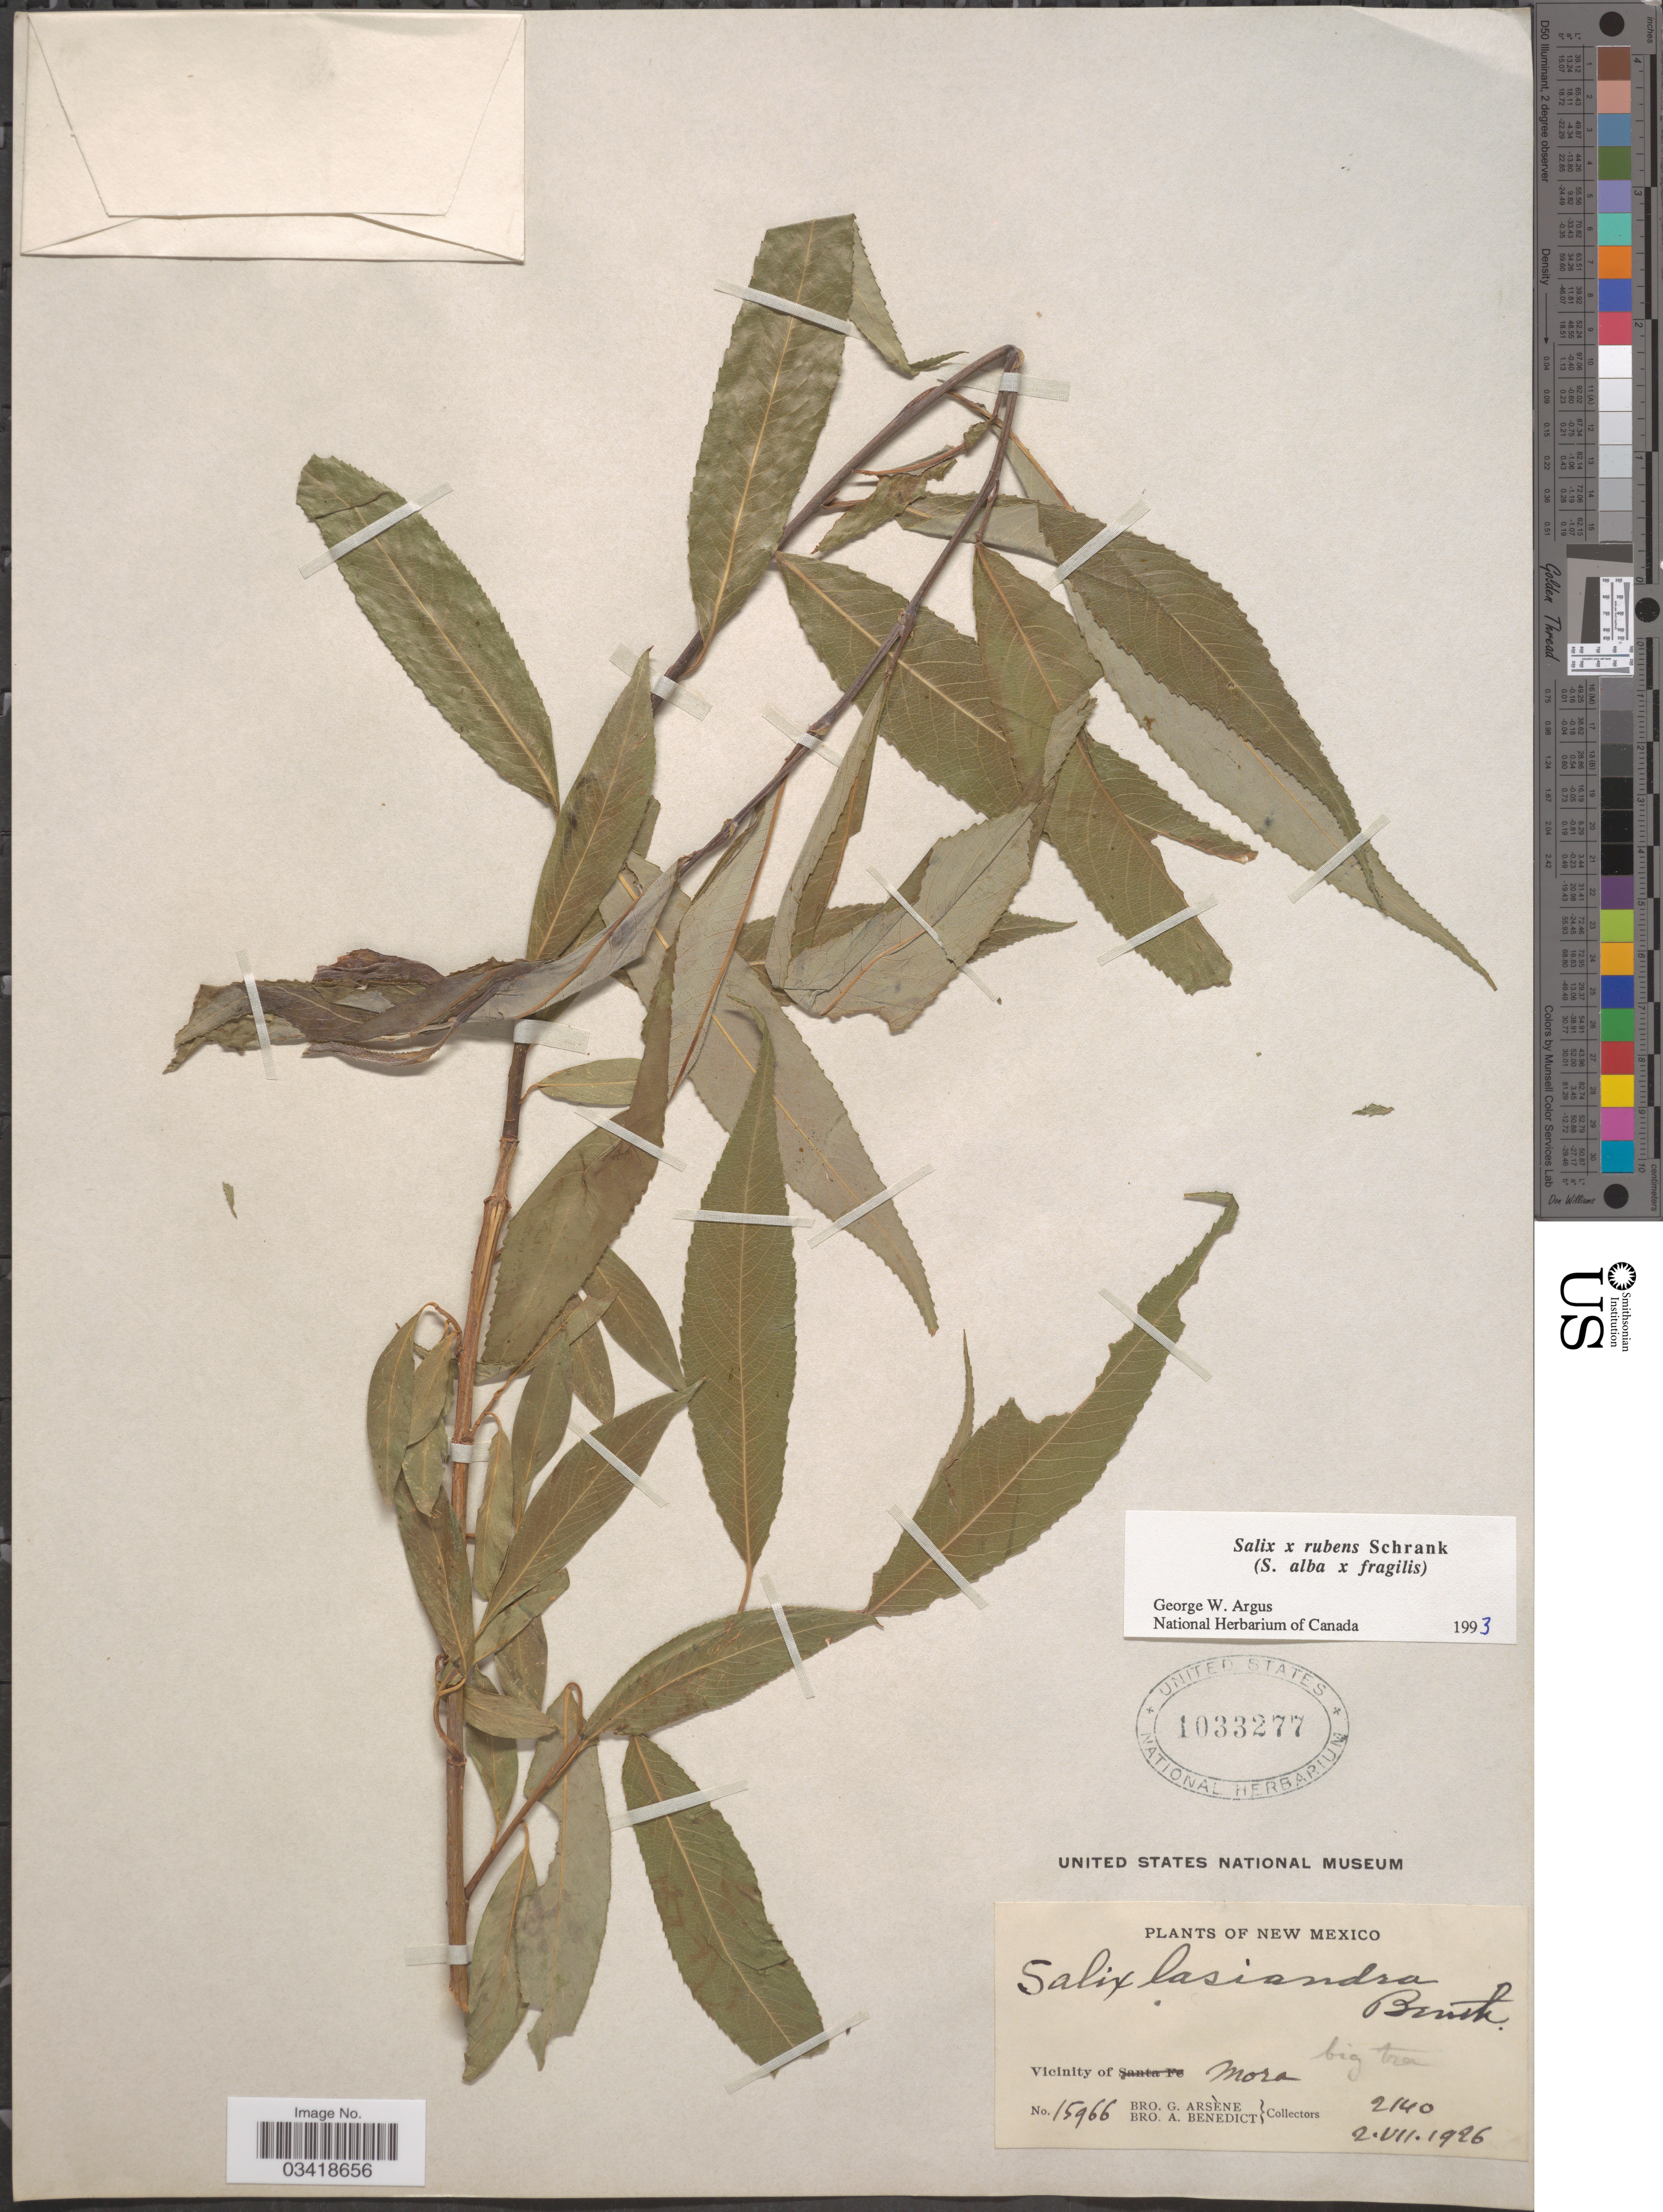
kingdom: Plantae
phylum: Tracheophyta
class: Magnoliopsida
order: Malpighiales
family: Salicaceae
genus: Salix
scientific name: Salix alba x S. fragilis L.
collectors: Bro. G. Arsène & Bro. A. Benedict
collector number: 15966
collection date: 1926-07-02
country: United States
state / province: New Mexico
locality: Vicinity of Mora.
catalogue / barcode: US 1033277